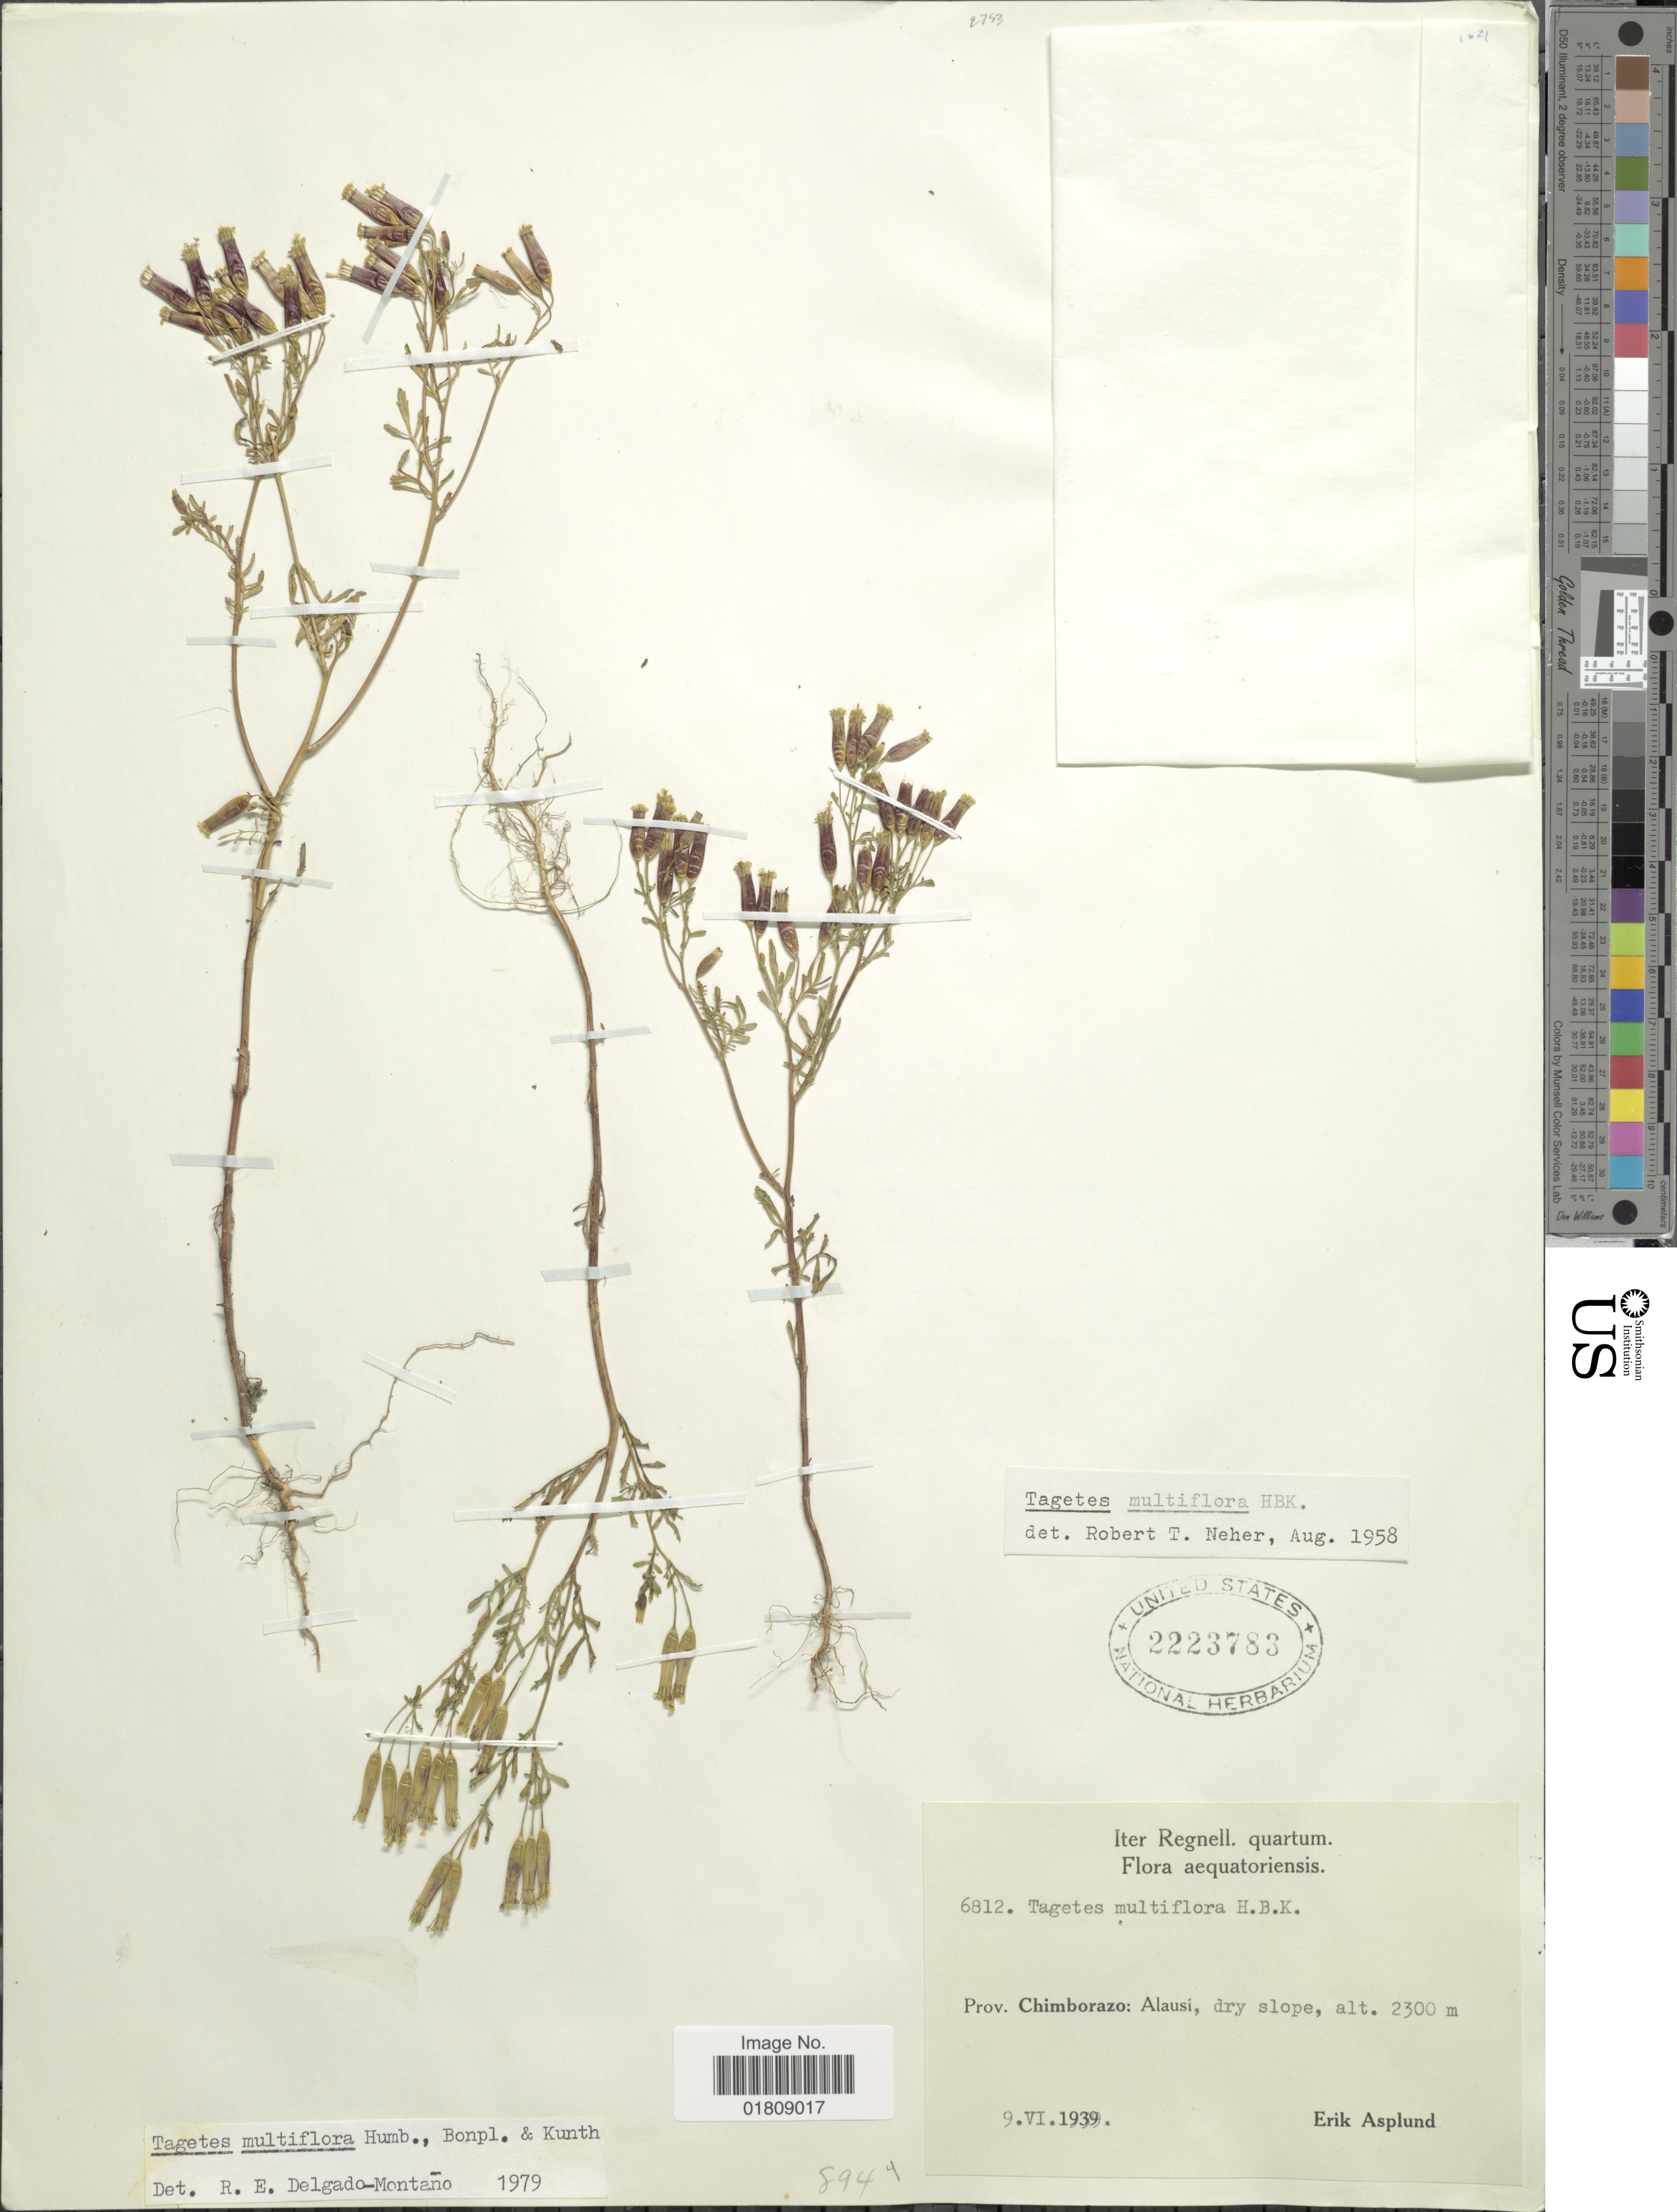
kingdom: Plantae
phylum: Tracheophyta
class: Magnoliopsida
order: Asterales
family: Asteraceae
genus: Tagetes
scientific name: Tagetes multiflora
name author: Kunth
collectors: E. Asplund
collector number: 6812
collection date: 1939-06-09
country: Ecuador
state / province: Chimborazo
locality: Alausi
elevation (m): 2300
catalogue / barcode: US 2223783